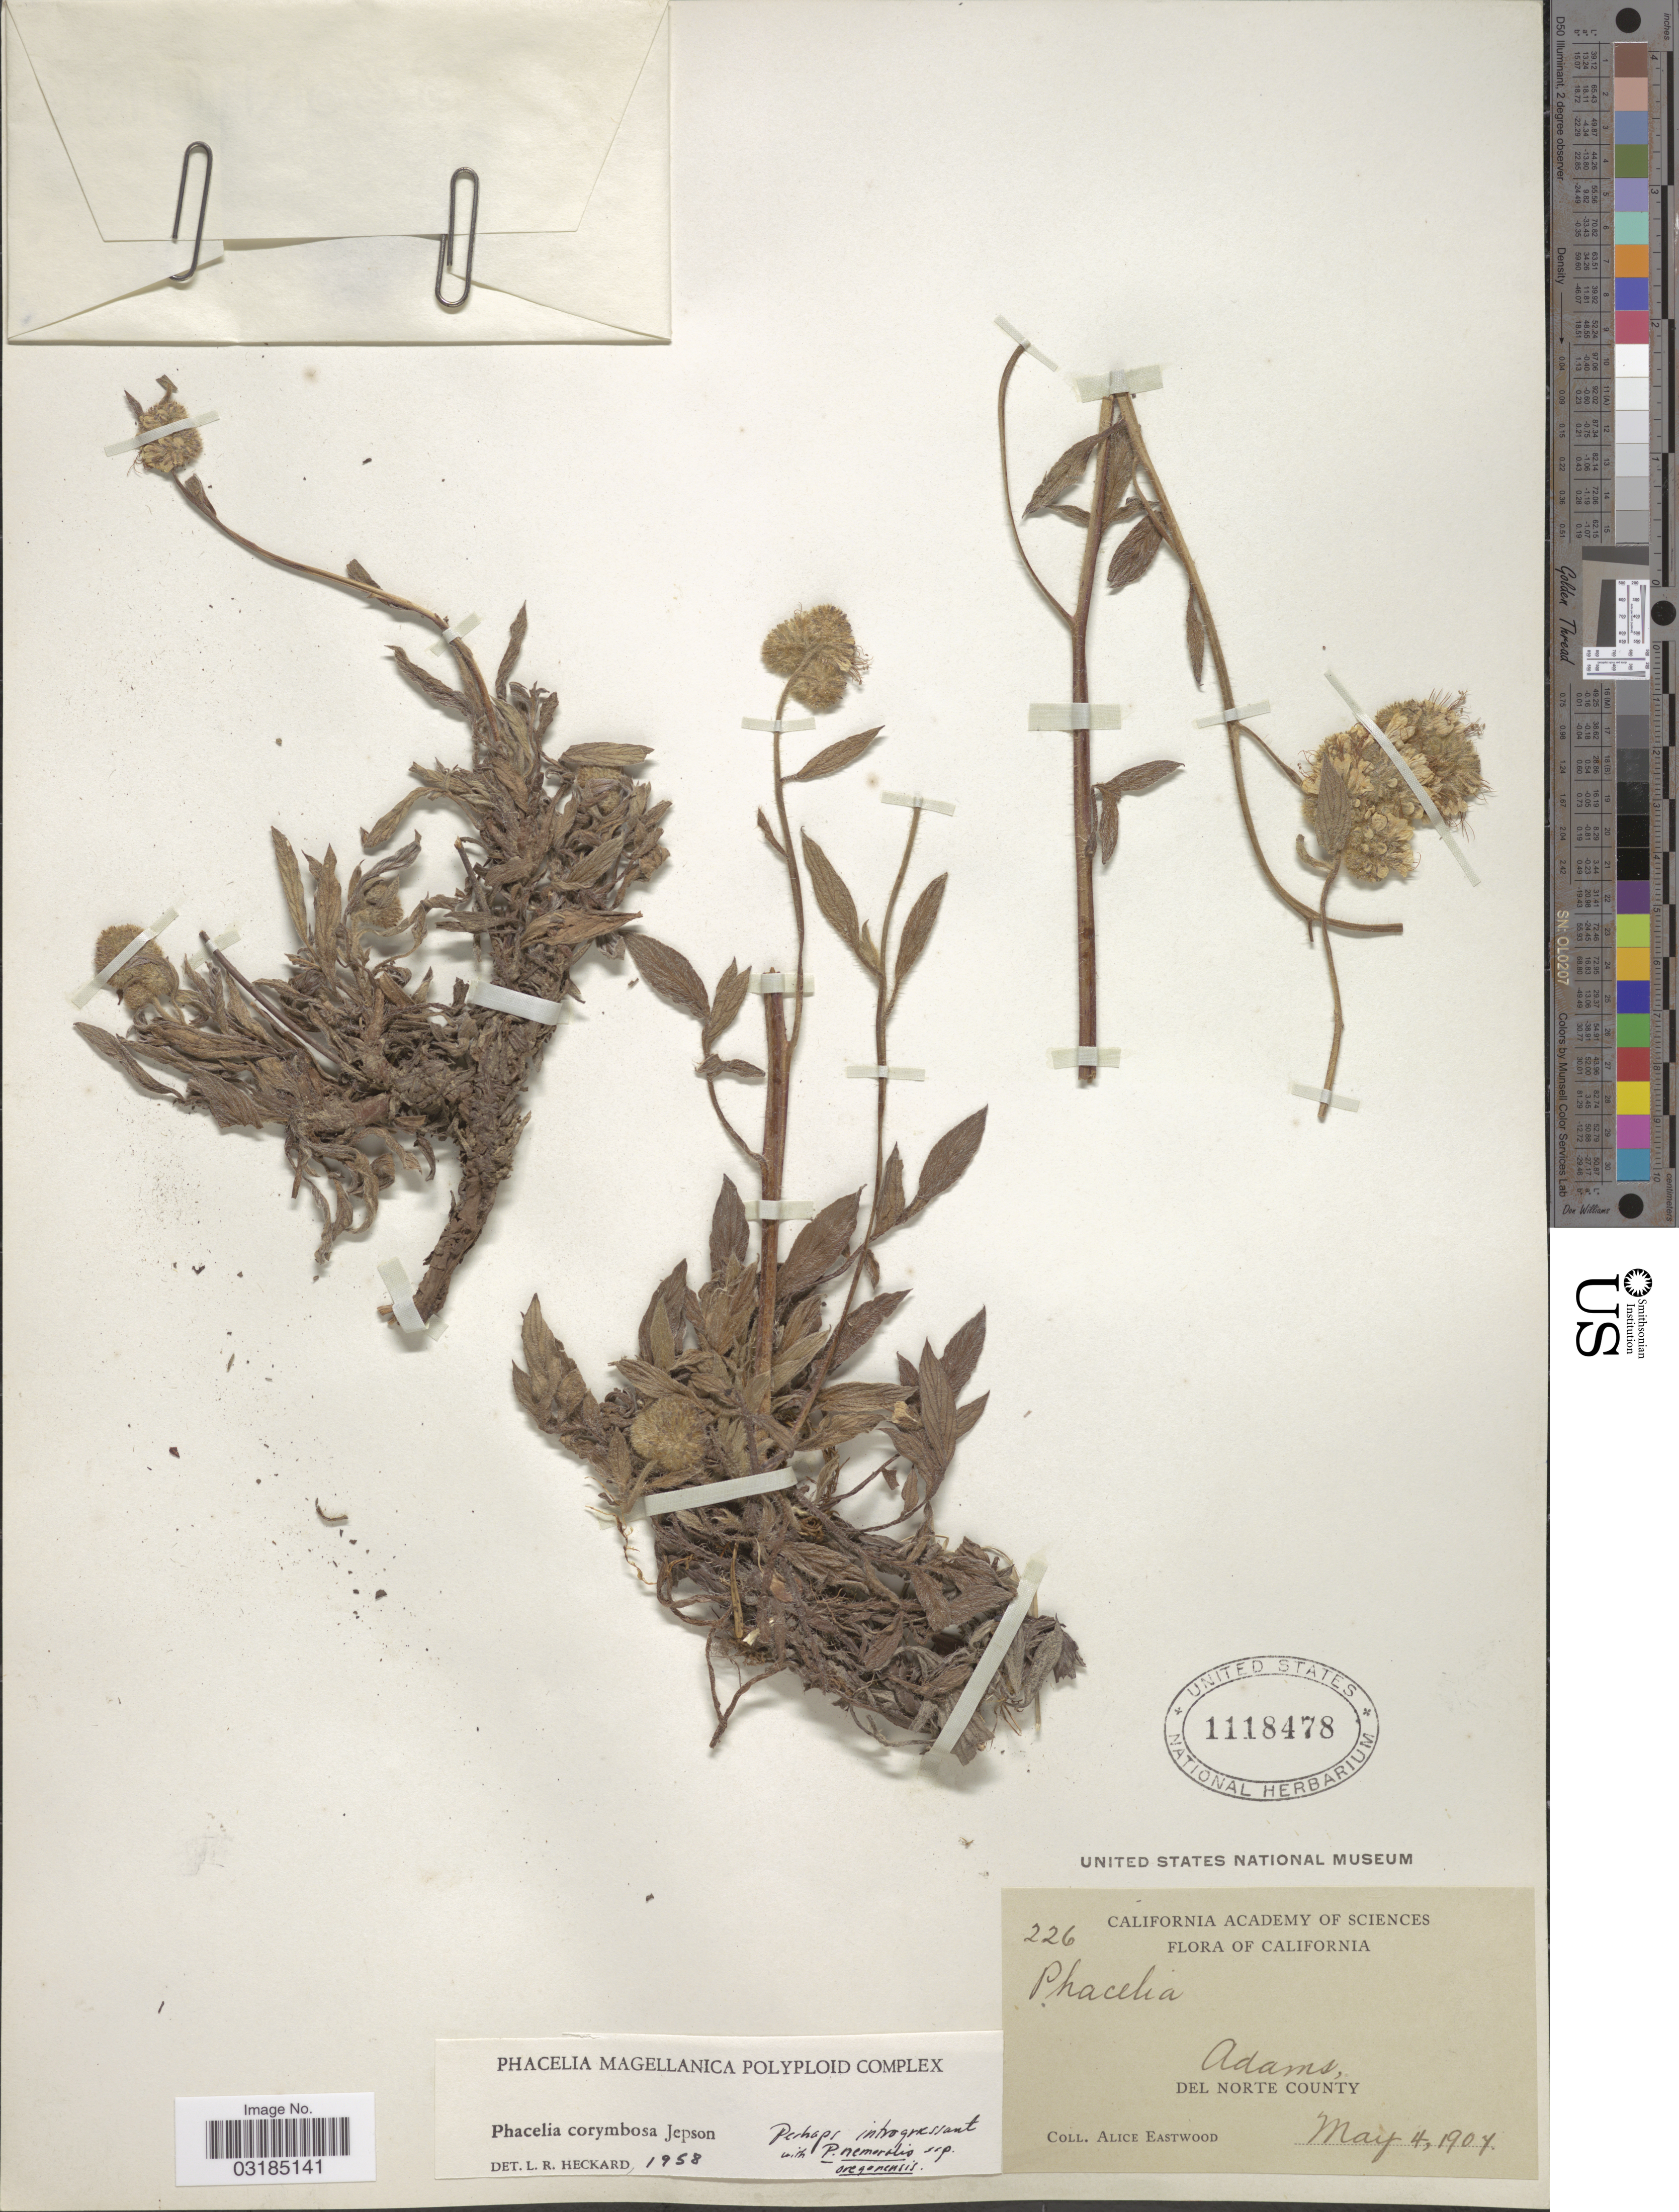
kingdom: Plantae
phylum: Tracheophyta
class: Magnoliopsida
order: Boraginales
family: Hydrophyllaceae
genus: Phacelia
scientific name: Phacelia corymbosa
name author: Jeps.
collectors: A. Eastwood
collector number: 226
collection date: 1907-05-04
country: United States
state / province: California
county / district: Del Norte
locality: Adams, Del Norte County.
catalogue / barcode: US 1118478